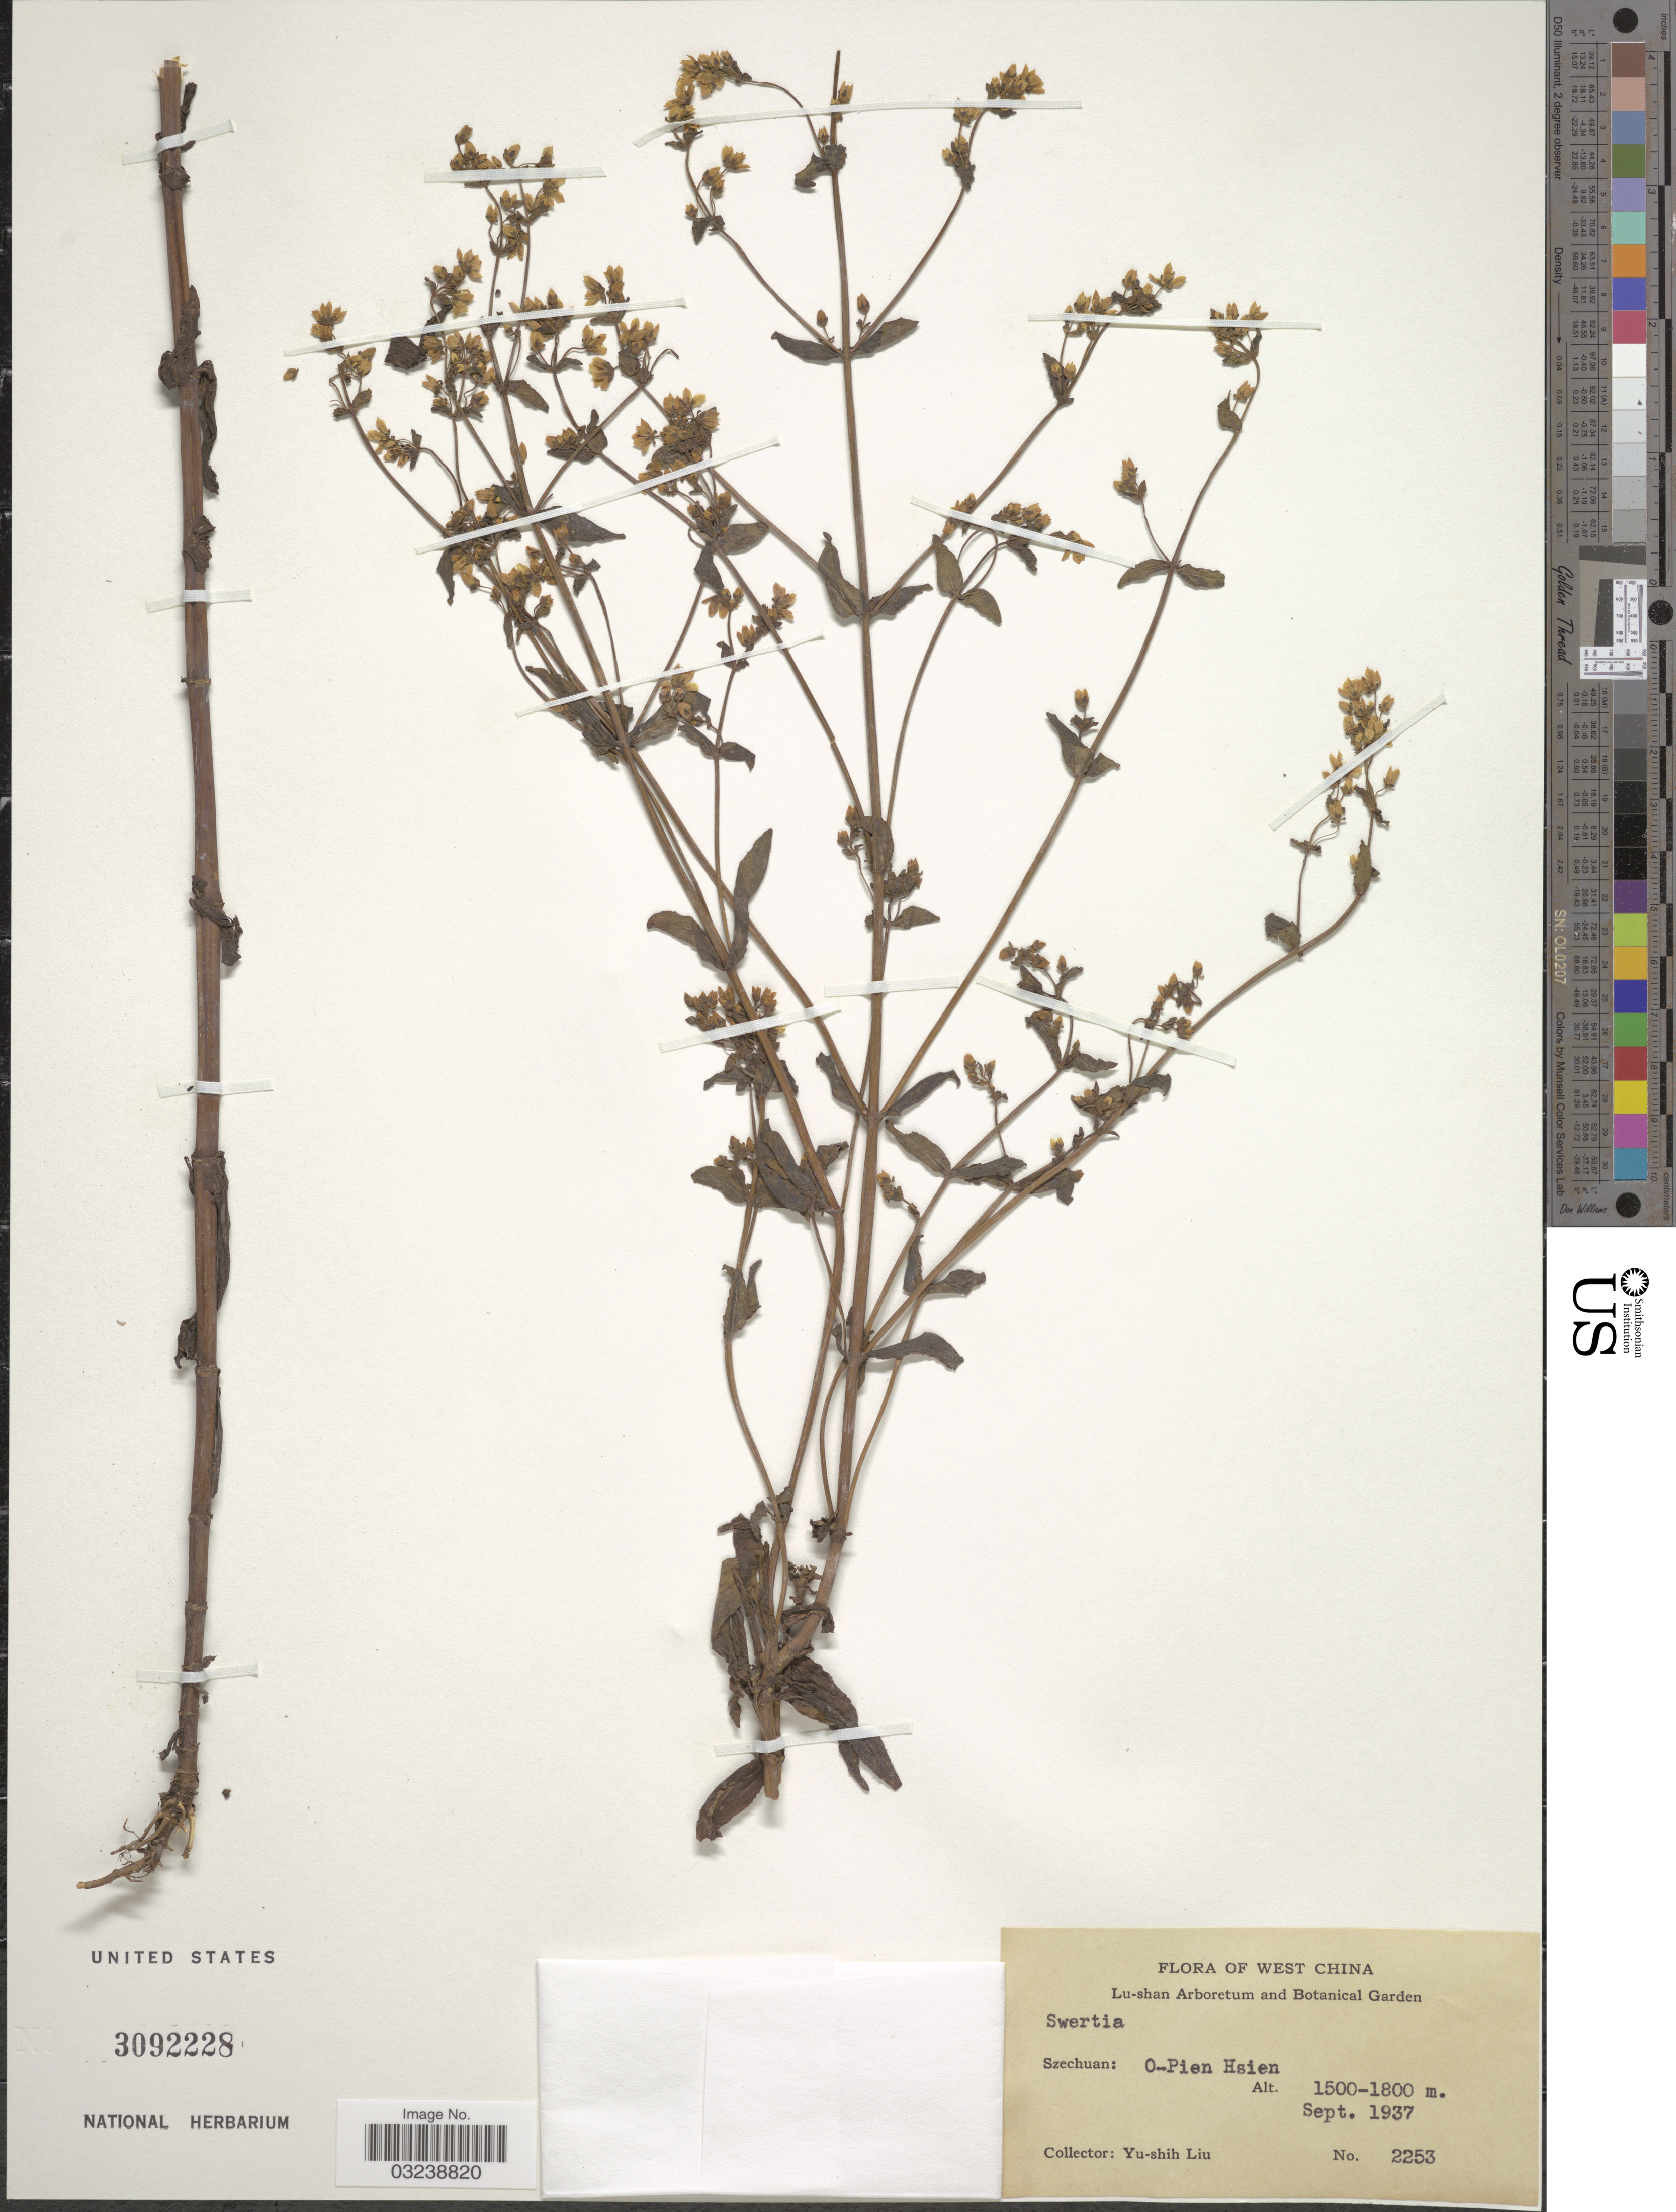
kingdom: Plantae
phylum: Tracheophyta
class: Magnoliopsida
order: Gentianales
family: Gentianaceae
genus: Swertia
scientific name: Swertia sp.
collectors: Y.-S. Liu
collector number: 2253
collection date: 1937-09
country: China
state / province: Sichuan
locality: West China. Szechuan: O-Pien Hsien.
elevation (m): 1500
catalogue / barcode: US 3092228